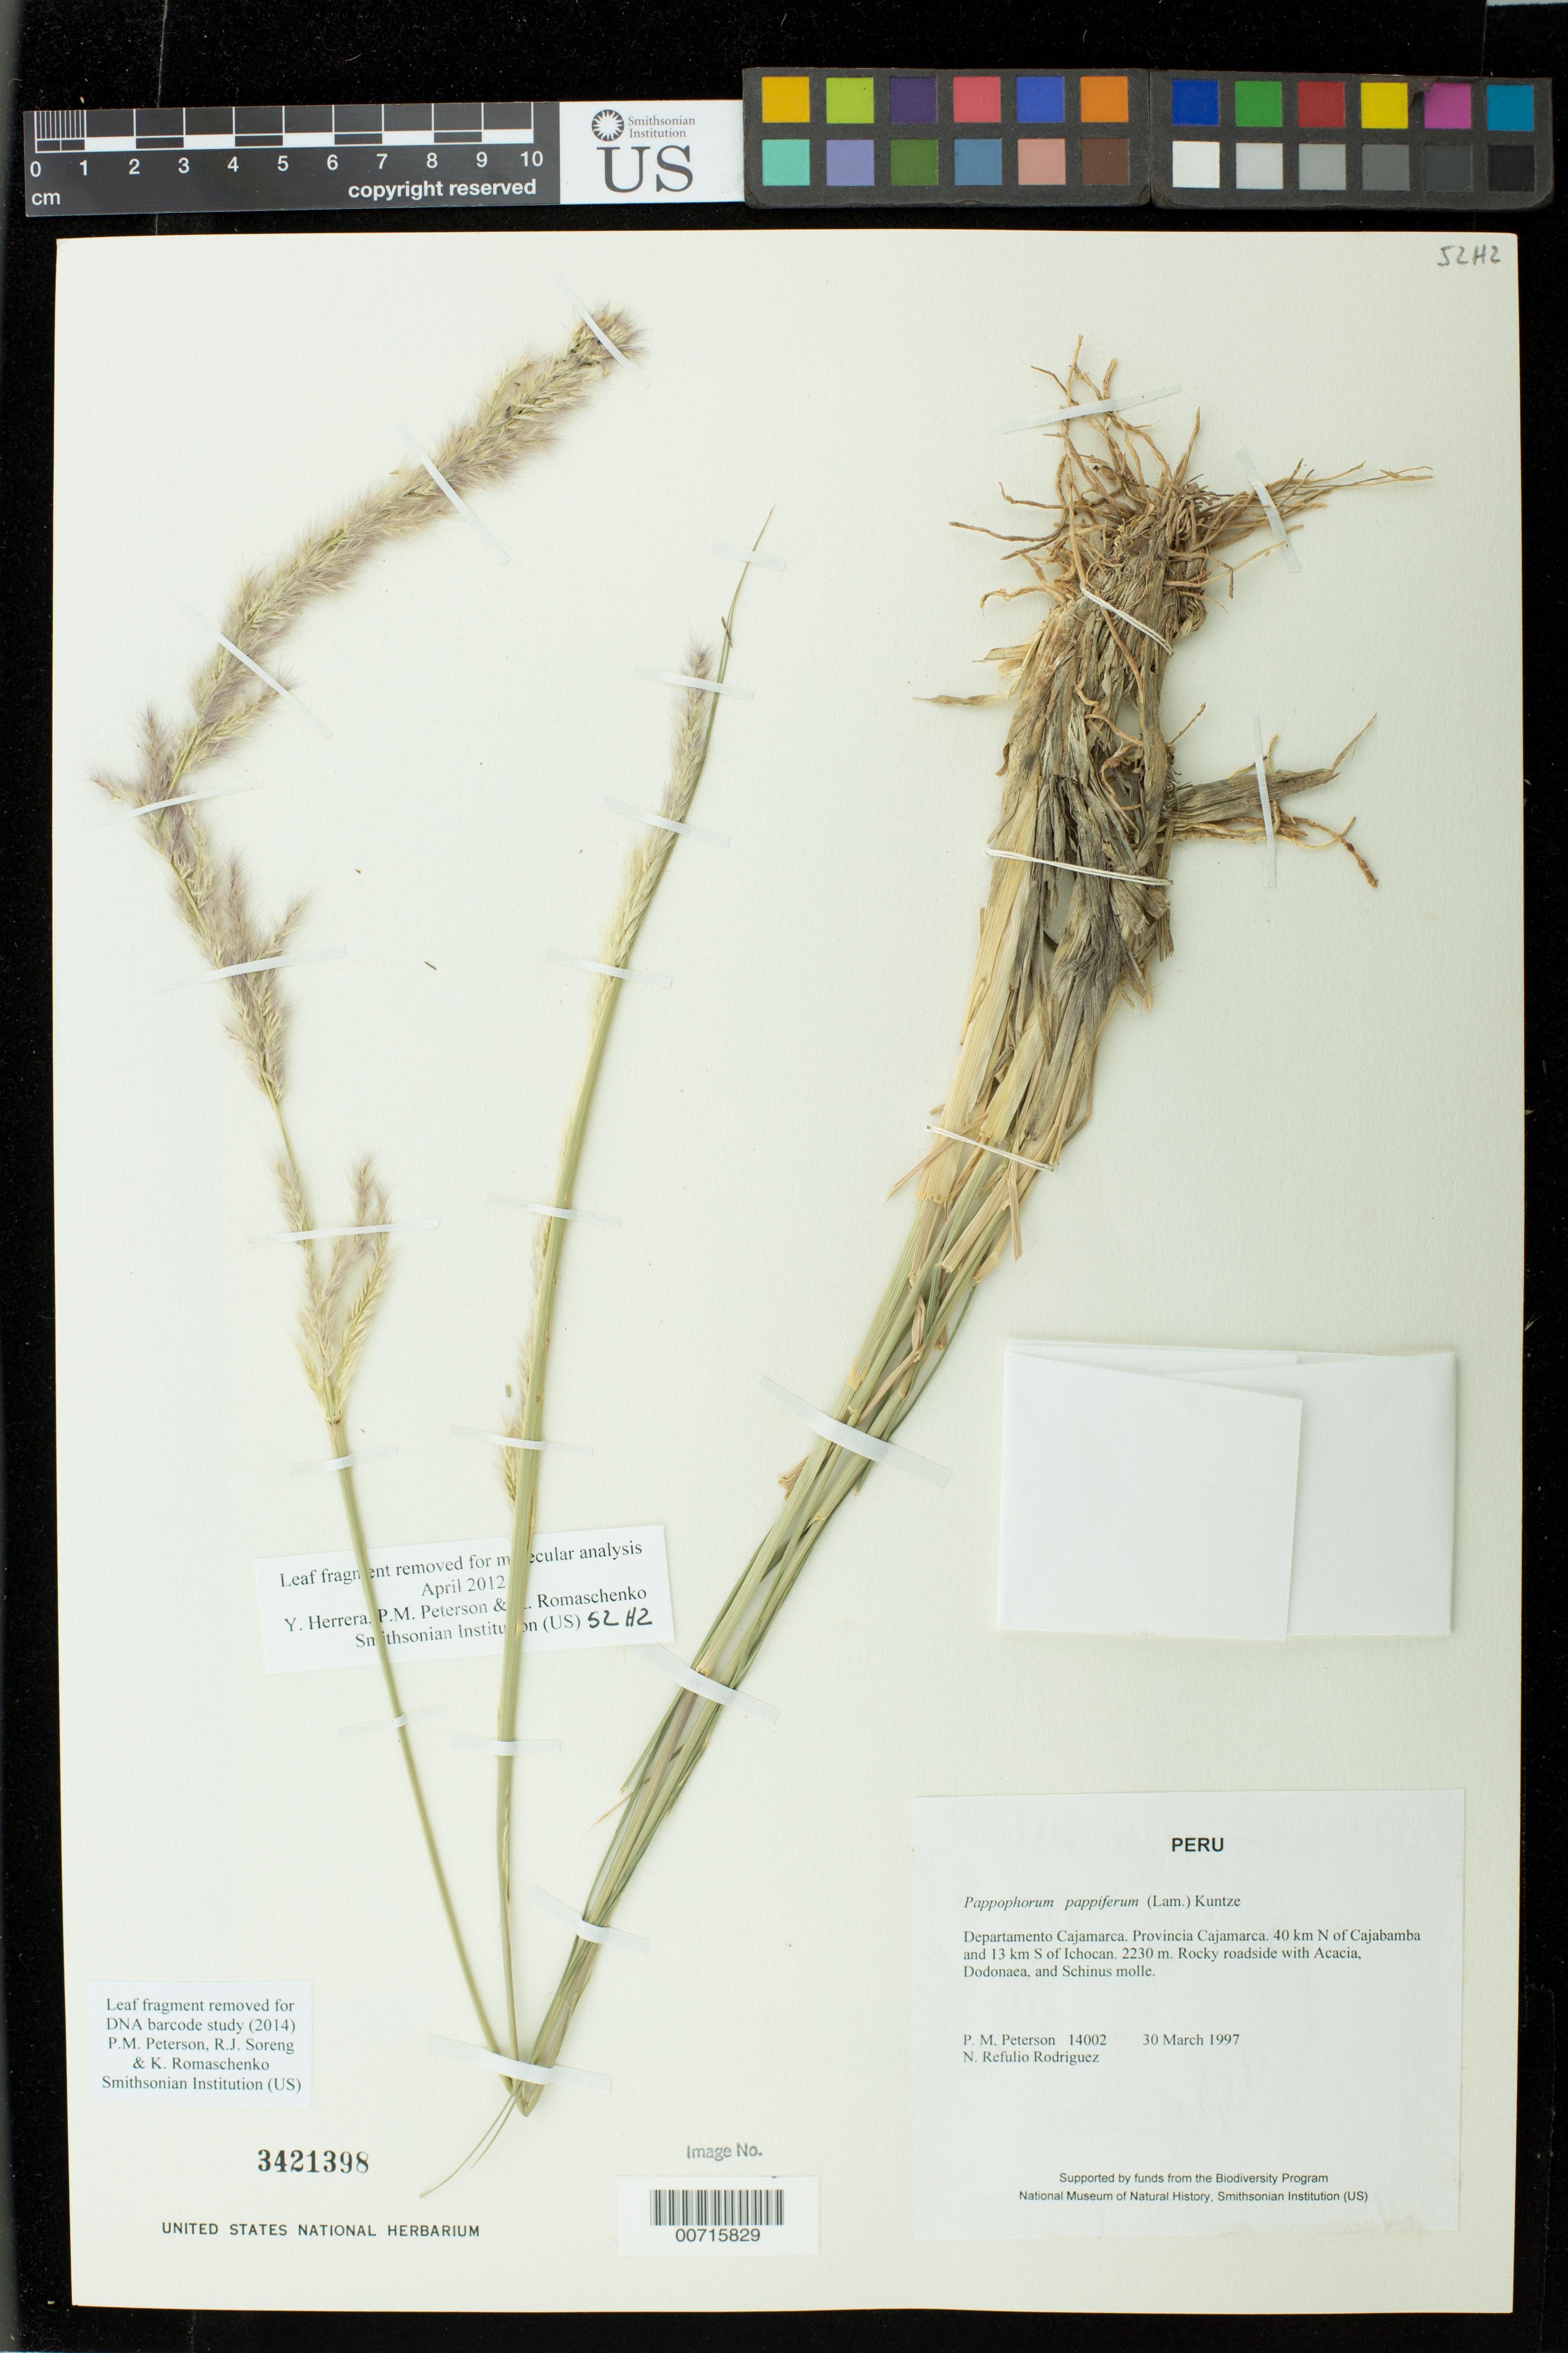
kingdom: Plantae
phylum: Tracheophyta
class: Liliopsida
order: Poales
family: Poaceae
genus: Pappophorum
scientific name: Pappophorum pappiferum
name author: (Lam.) Kuntze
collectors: P. M. Peterson & N. Refulio-Rodríguez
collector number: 14002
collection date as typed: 30 Mar 1997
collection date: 1997-03-30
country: Peru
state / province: Cajamarca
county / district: Cajamarca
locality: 40 km N of Cajabamba and 13 km S of Ichocan.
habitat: Rocky roadside with Acacia, Dodonaea, and Schinus molle.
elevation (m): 2230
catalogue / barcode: US 3421398